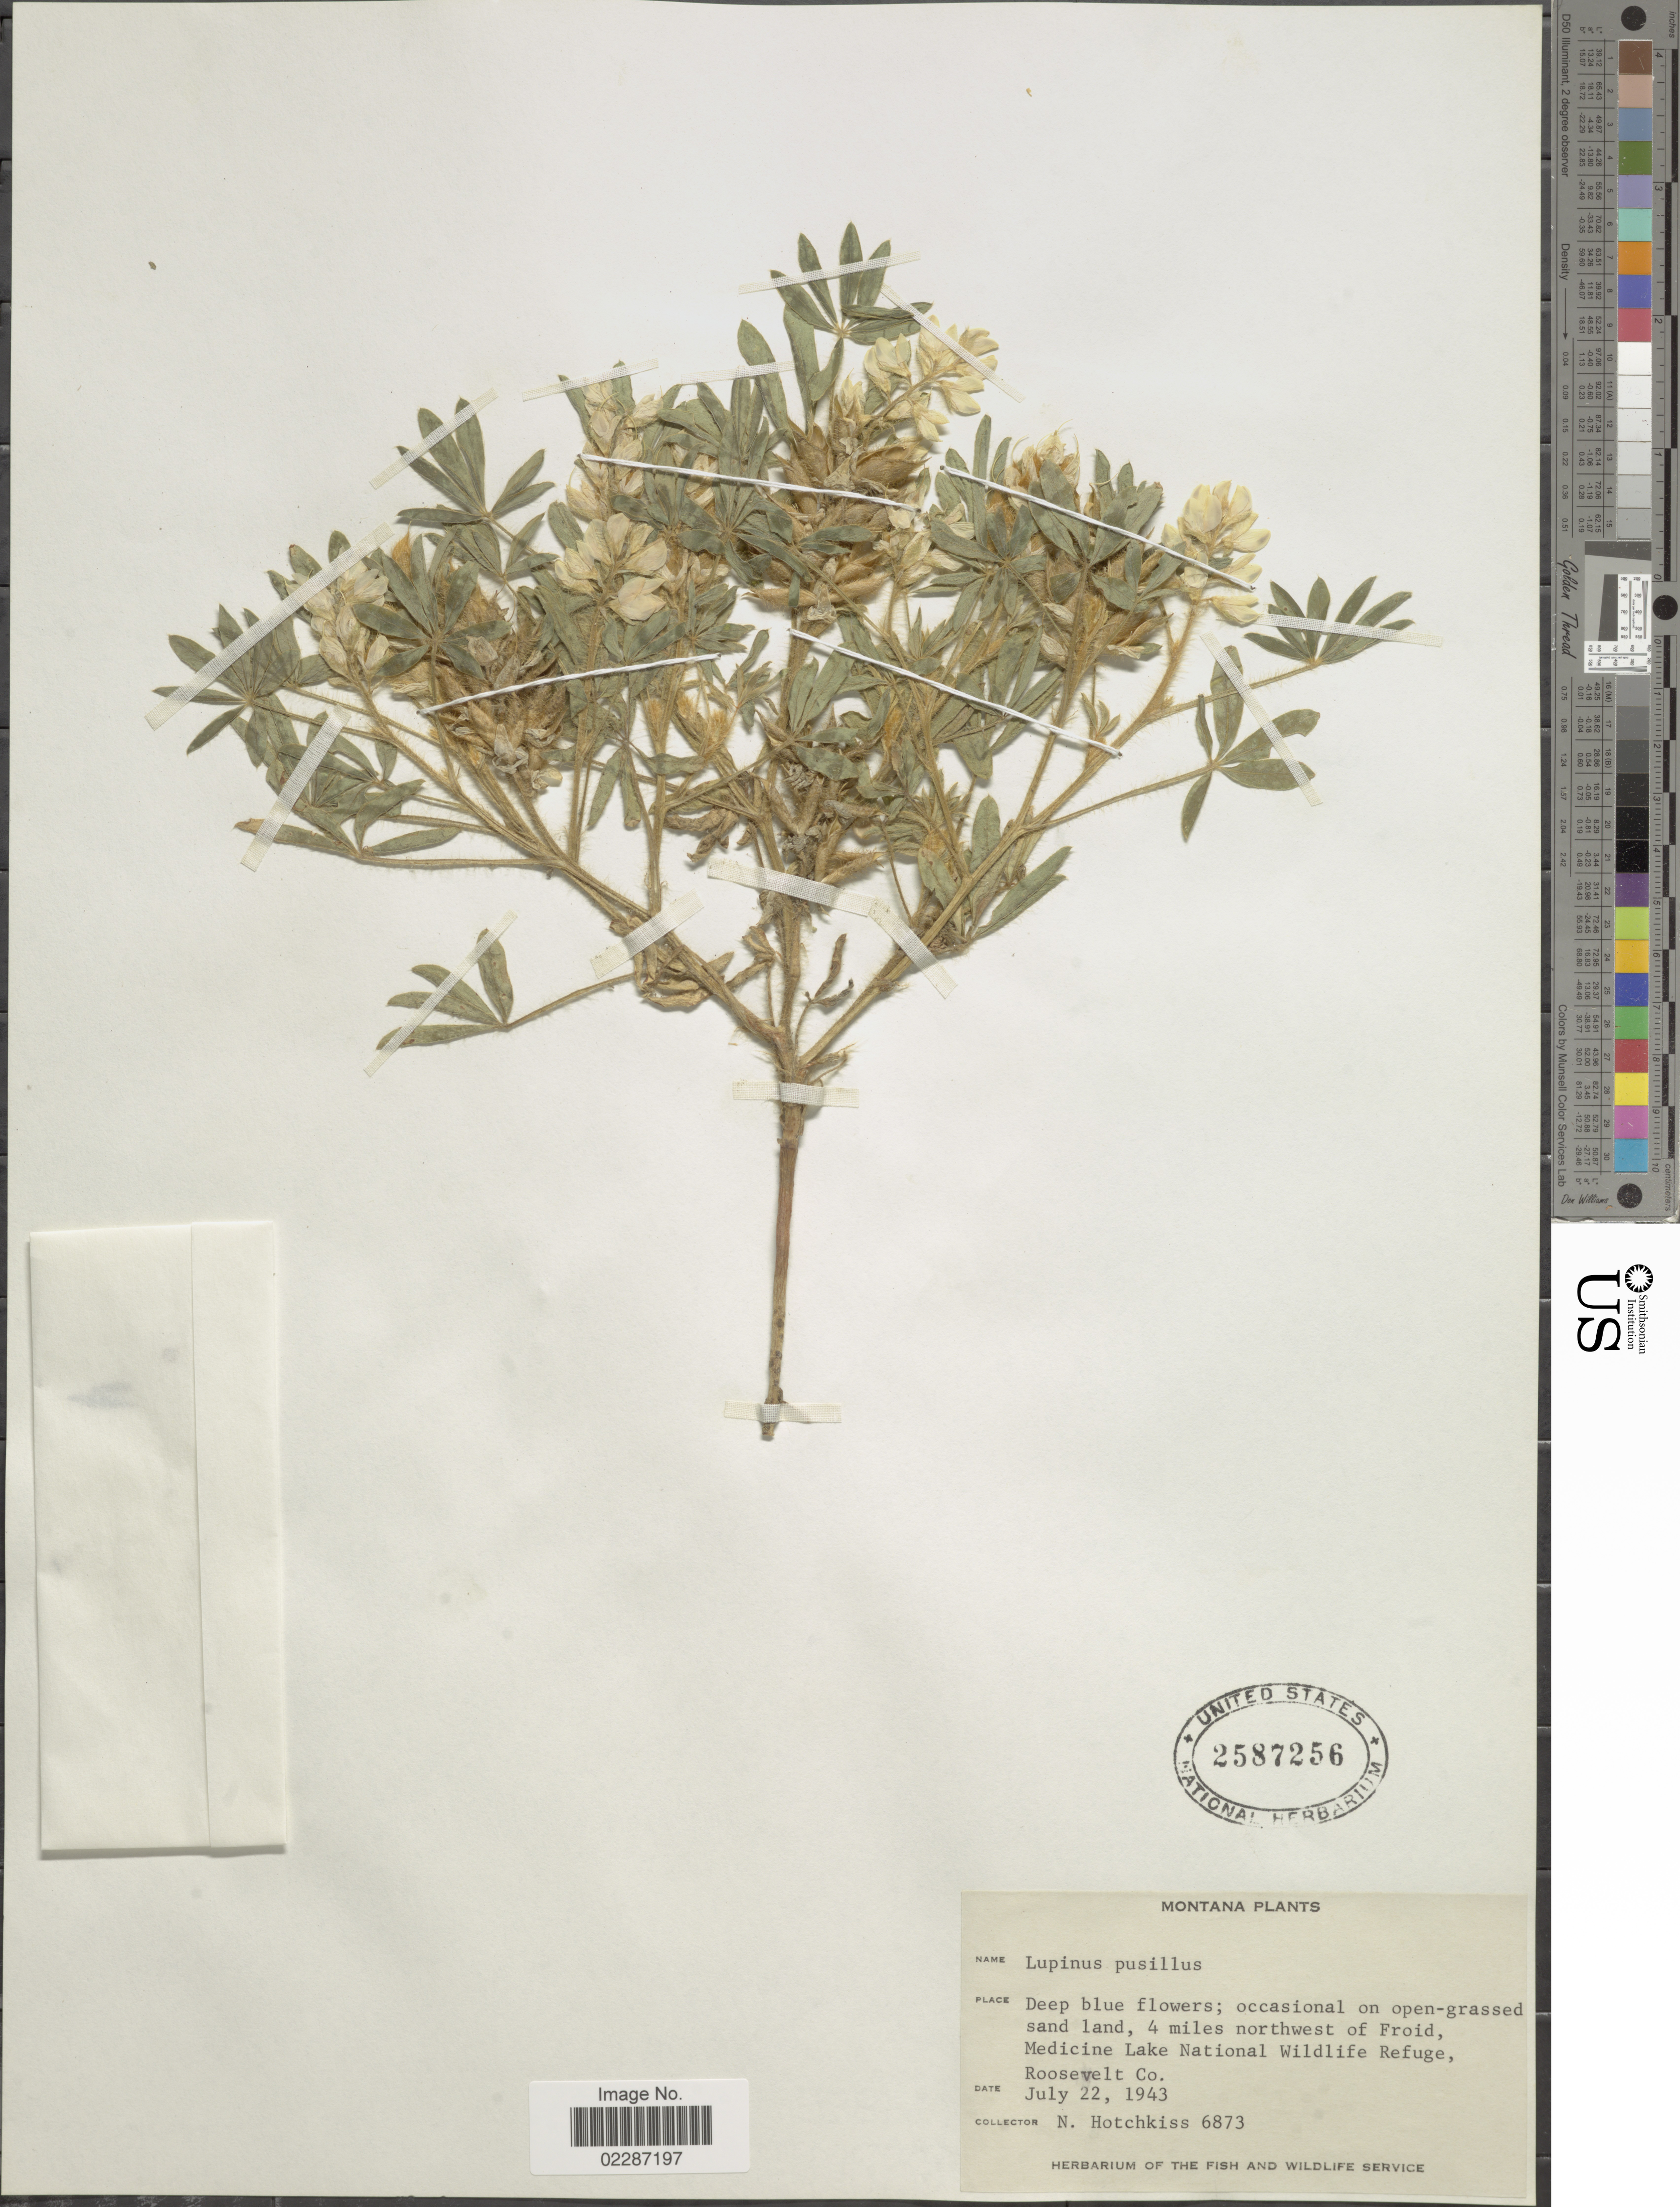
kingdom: Plantae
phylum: Tracheophyta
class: Magnoliopsida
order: Fabales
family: Fabaceae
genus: Lupinus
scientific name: Lupinus pusillus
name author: Pursh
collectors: N. Hotchkiss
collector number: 6873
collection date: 1943-07-22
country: United States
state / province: Montana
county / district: Roosevelt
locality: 4 miles northwest of Froid, Medicine Lake National Wildlife Refuge.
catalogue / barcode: US 2587256